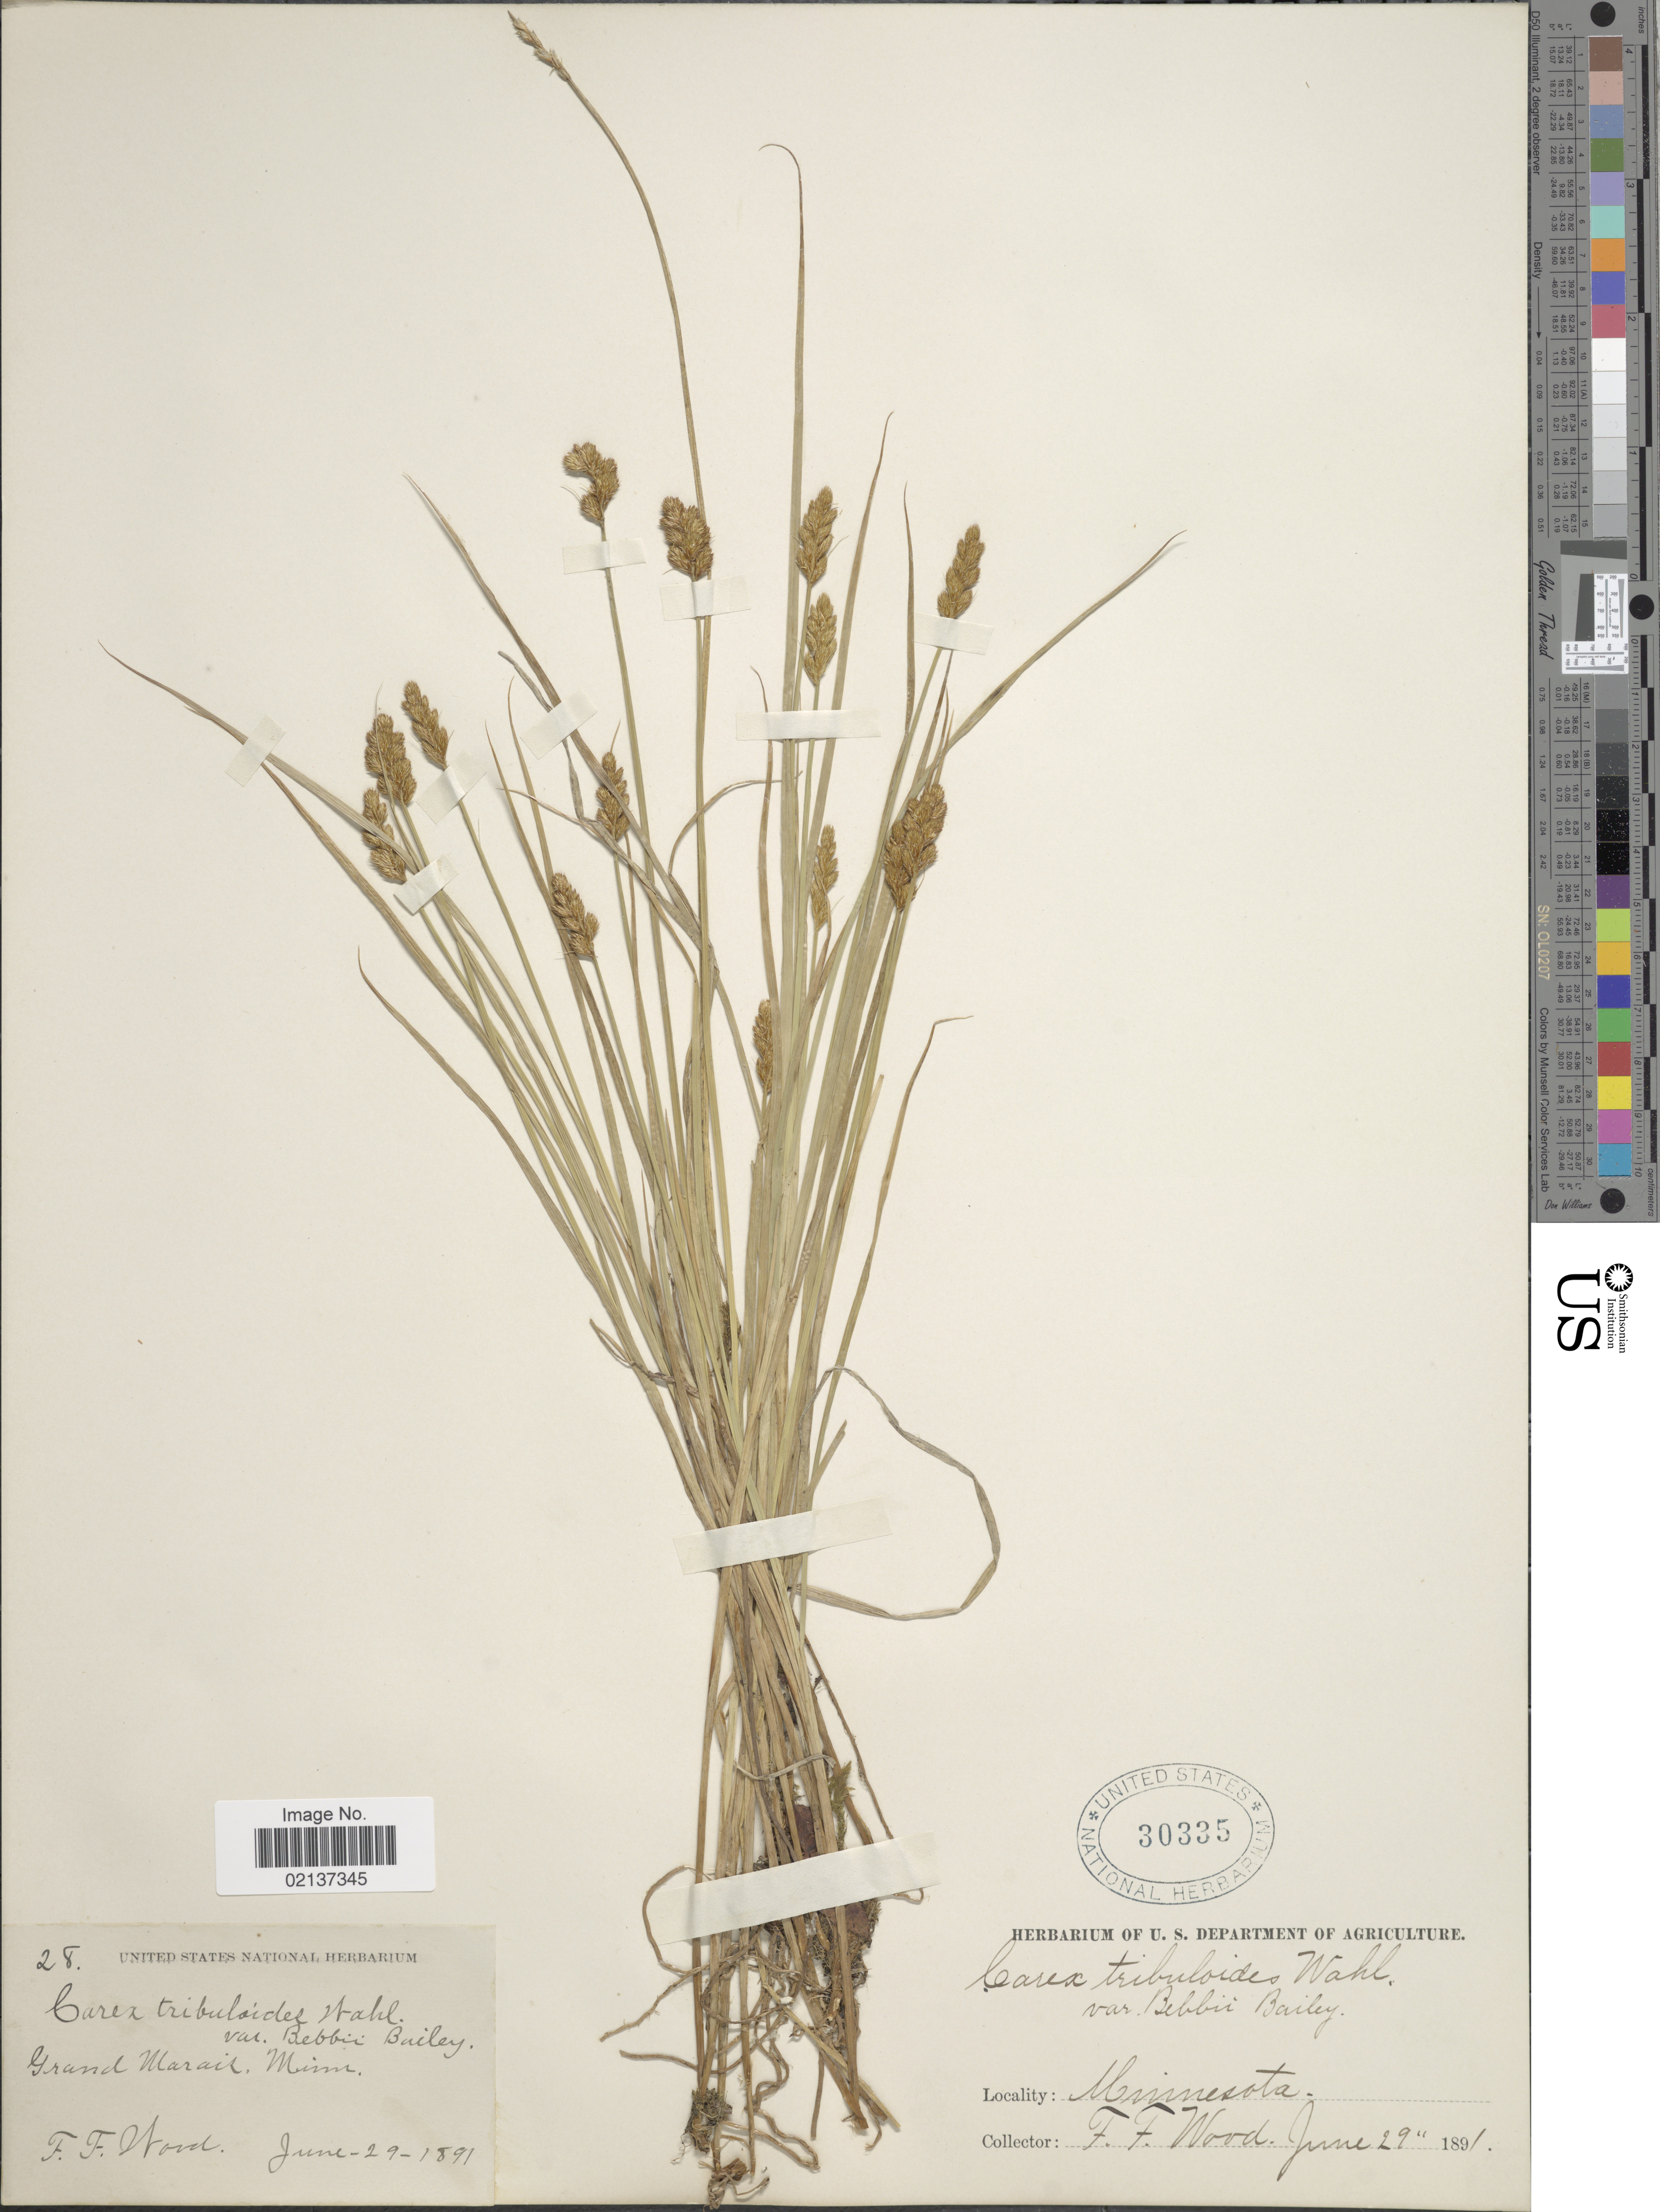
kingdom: Plantae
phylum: Tracheophyta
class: Liliopsida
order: Poales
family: Cyperaceae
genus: Carex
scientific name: Carex bebbii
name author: (L.H. Bailey) Olney ex Fernald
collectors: F. Wood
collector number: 28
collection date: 1891-06-29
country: United States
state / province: Minnesota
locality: Grand Marais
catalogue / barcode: US 30335